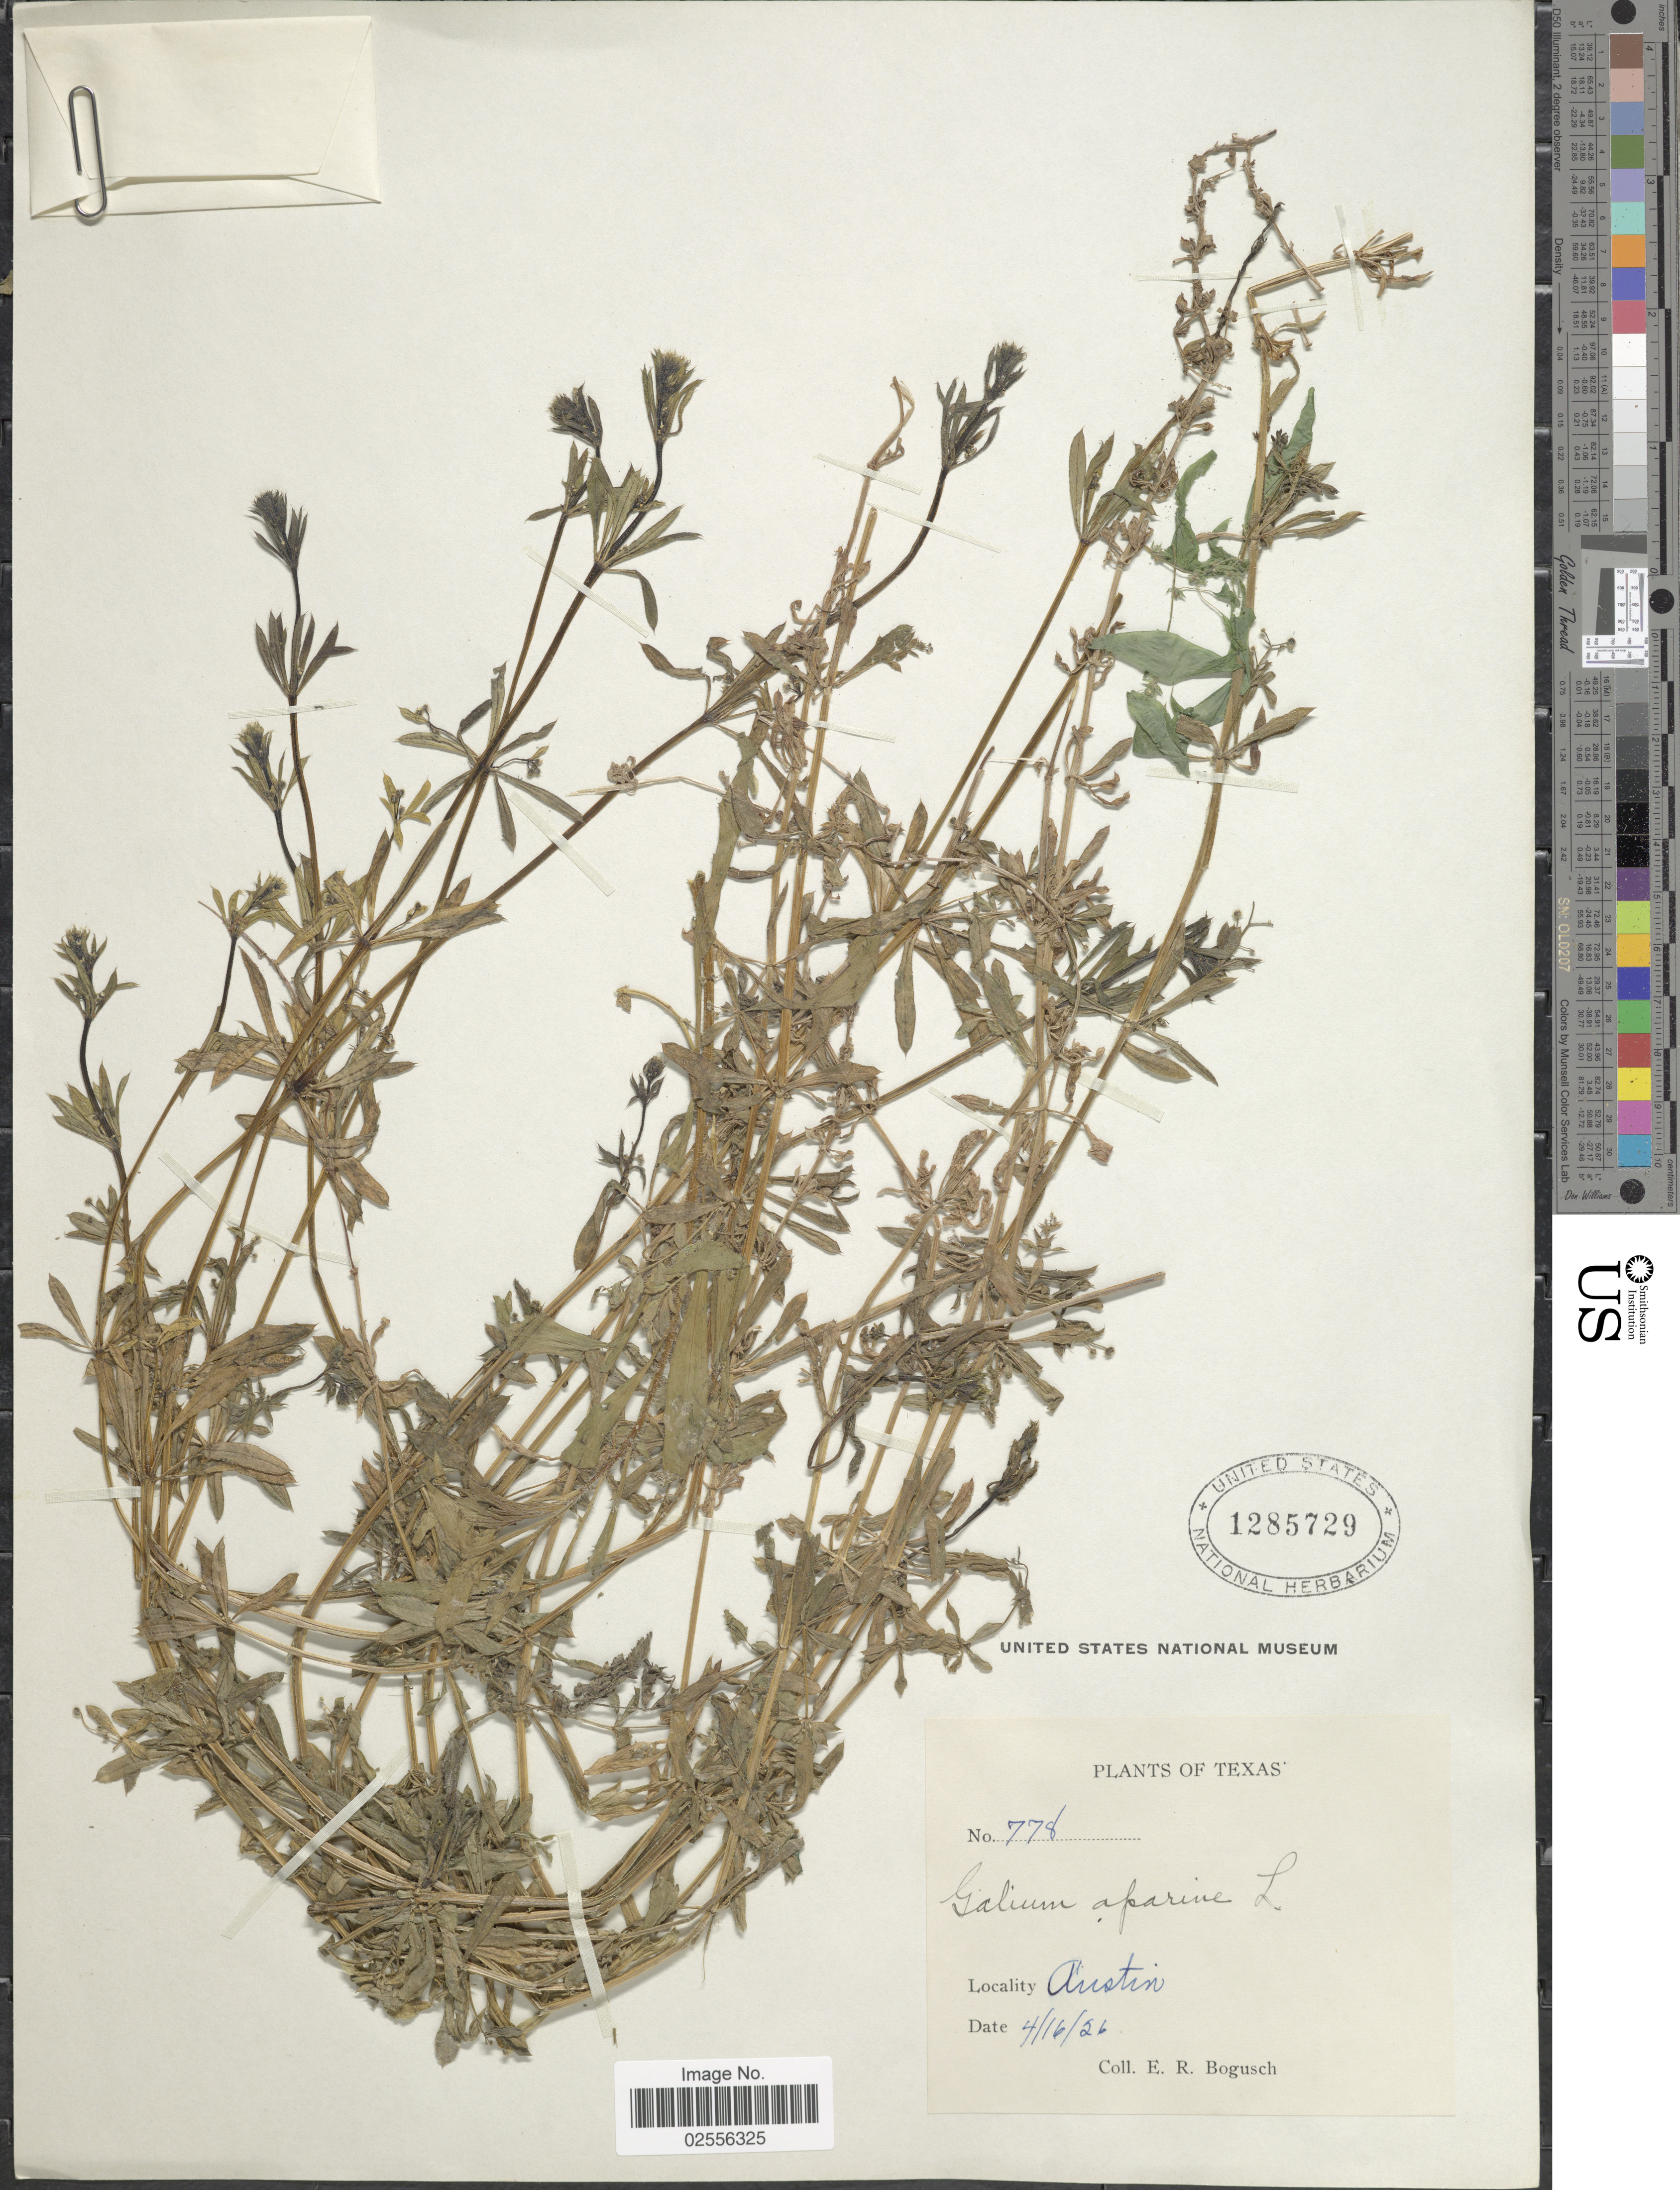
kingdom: Plantae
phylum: Tracheophyta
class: Magnoliopsida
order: Gentianales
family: Rubiaceae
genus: Galium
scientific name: Galium aparine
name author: L.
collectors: E. Bogusch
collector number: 778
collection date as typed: Transcribed d/m/y: 16/4/26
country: United States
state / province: Texas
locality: Austin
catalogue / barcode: US 1285729